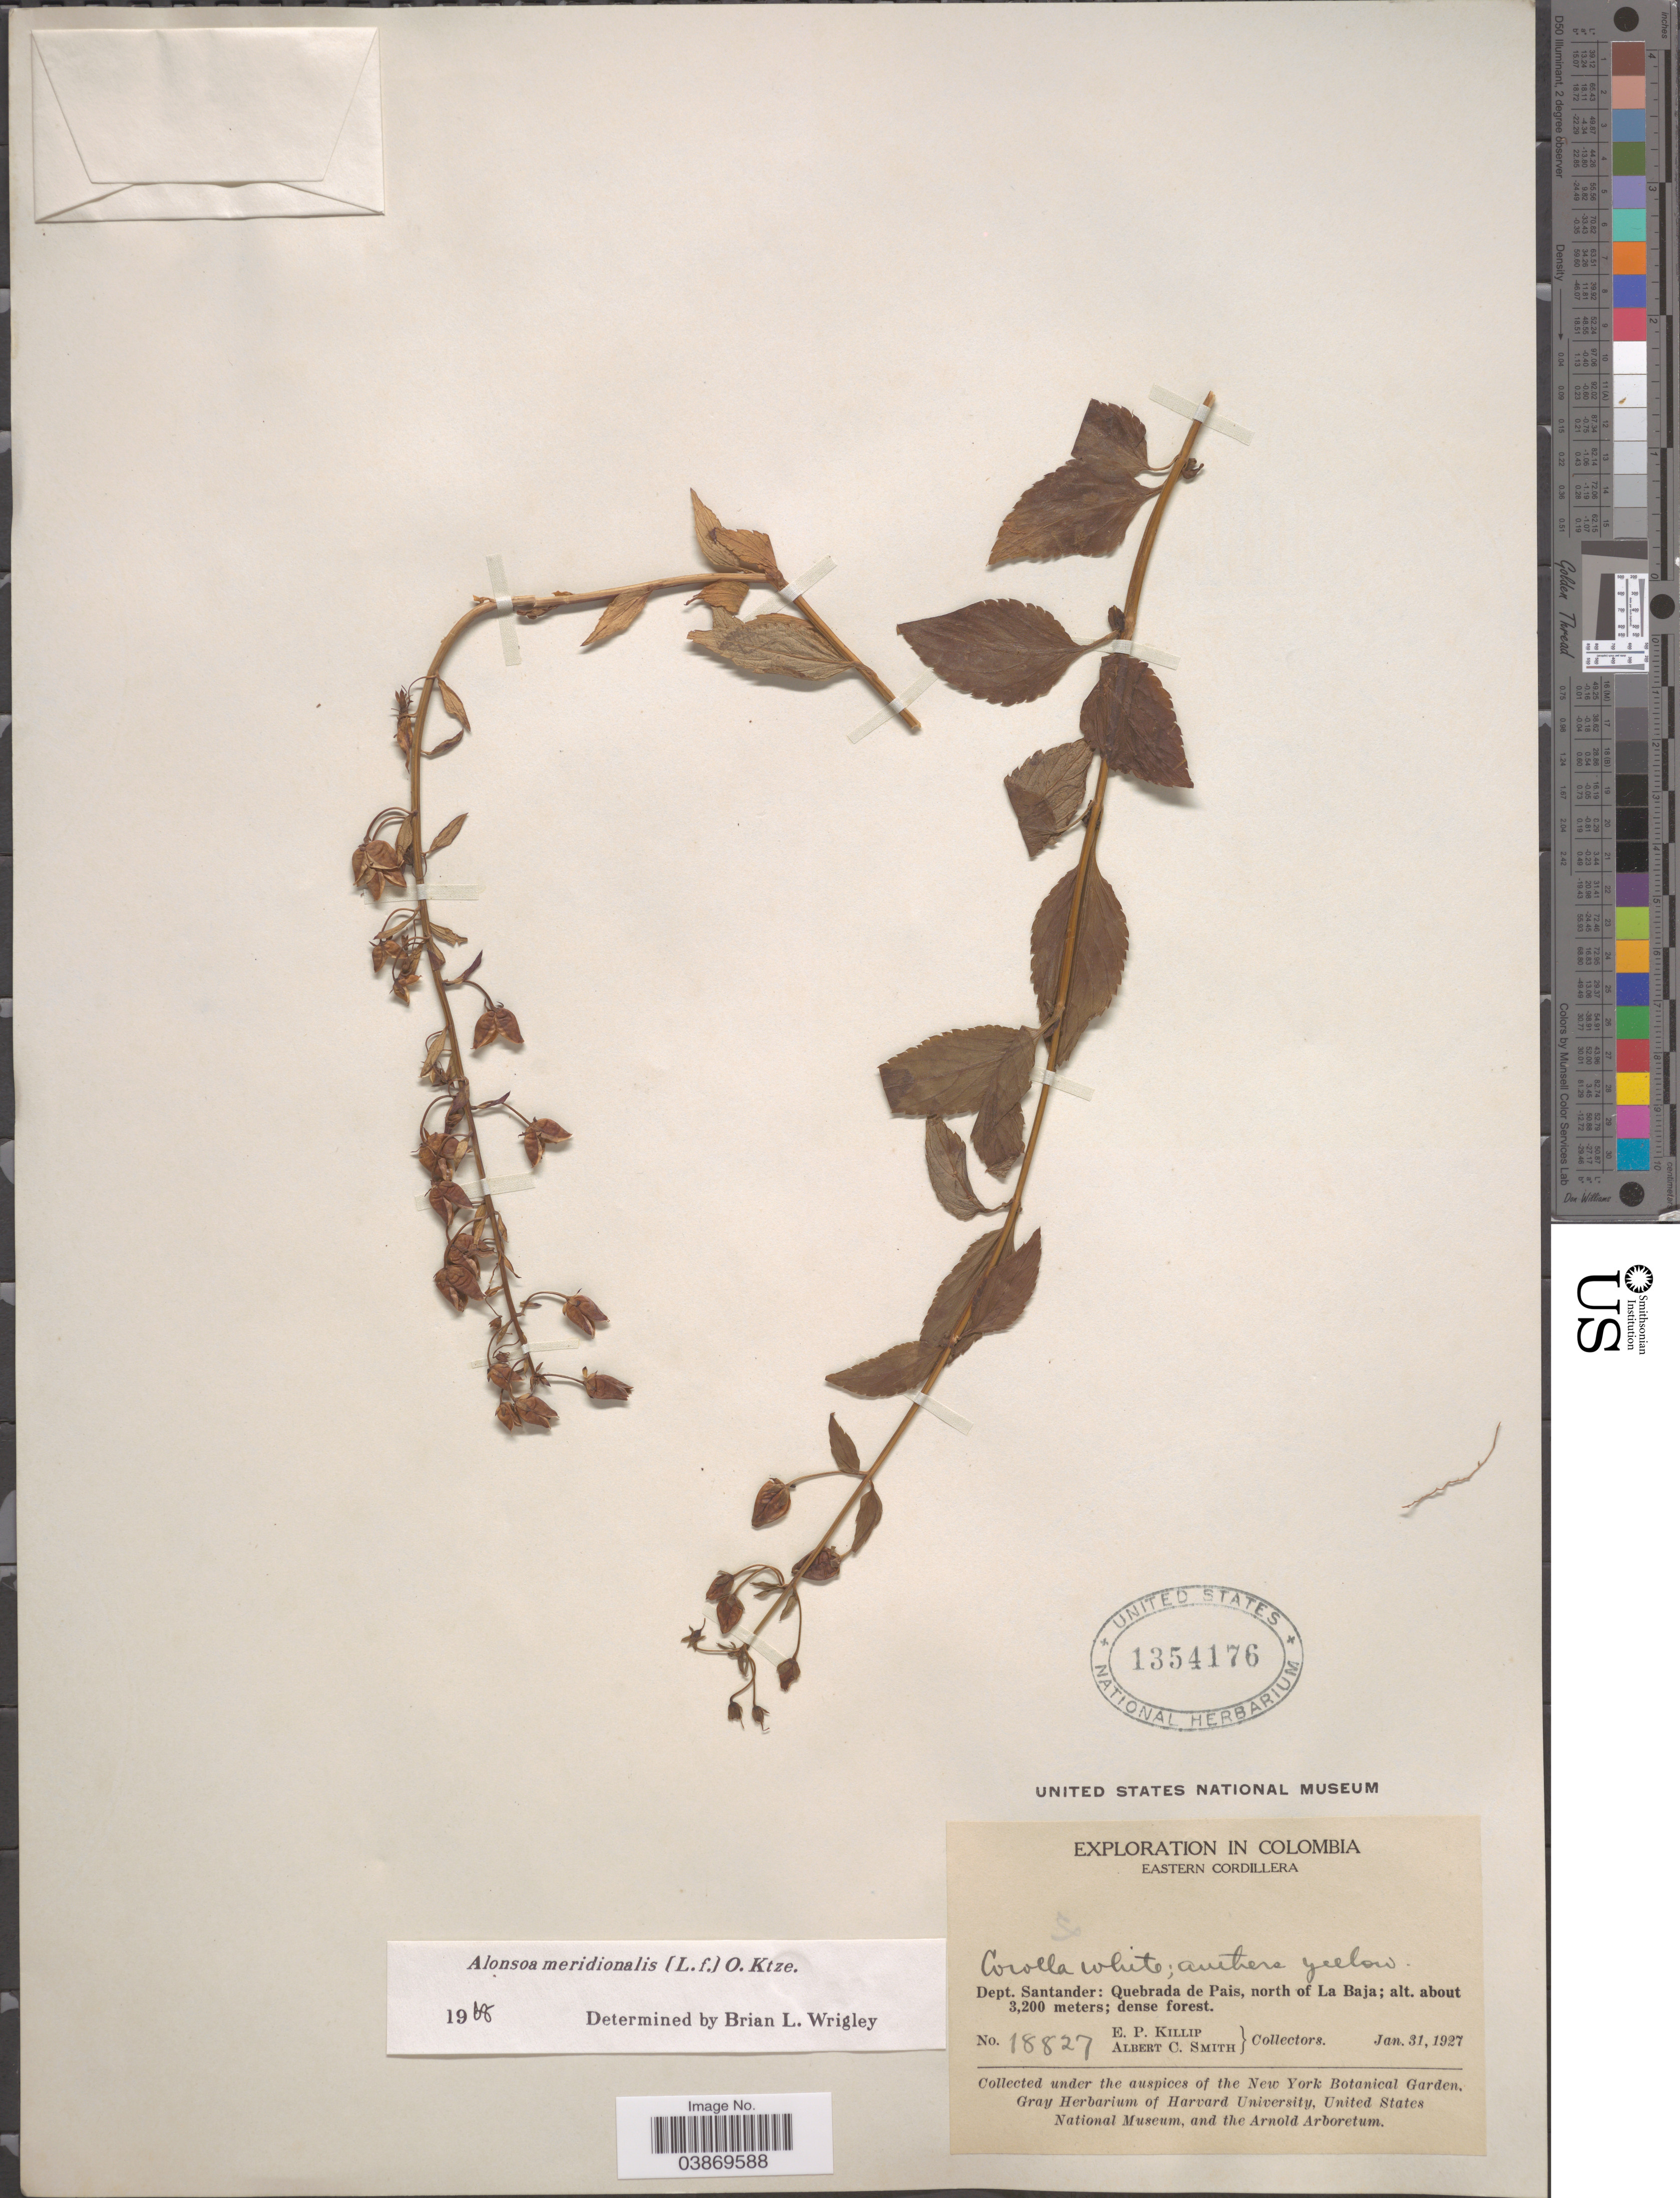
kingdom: Plantae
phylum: Tracheophyta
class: Magnoliopsida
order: Lamiales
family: Scrophulariaceae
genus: Alonsoa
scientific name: Alonsoa meridionalis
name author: (L. f.) Kuntze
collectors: E. P. Killip & A. C. Smith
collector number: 18827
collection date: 1927-01-31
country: Colombia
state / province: Santander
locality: Eastern Cordillera. Dept. Santander: Quebrada de Pais, north of La Baja.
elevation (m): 3200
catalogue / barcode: US 1354176